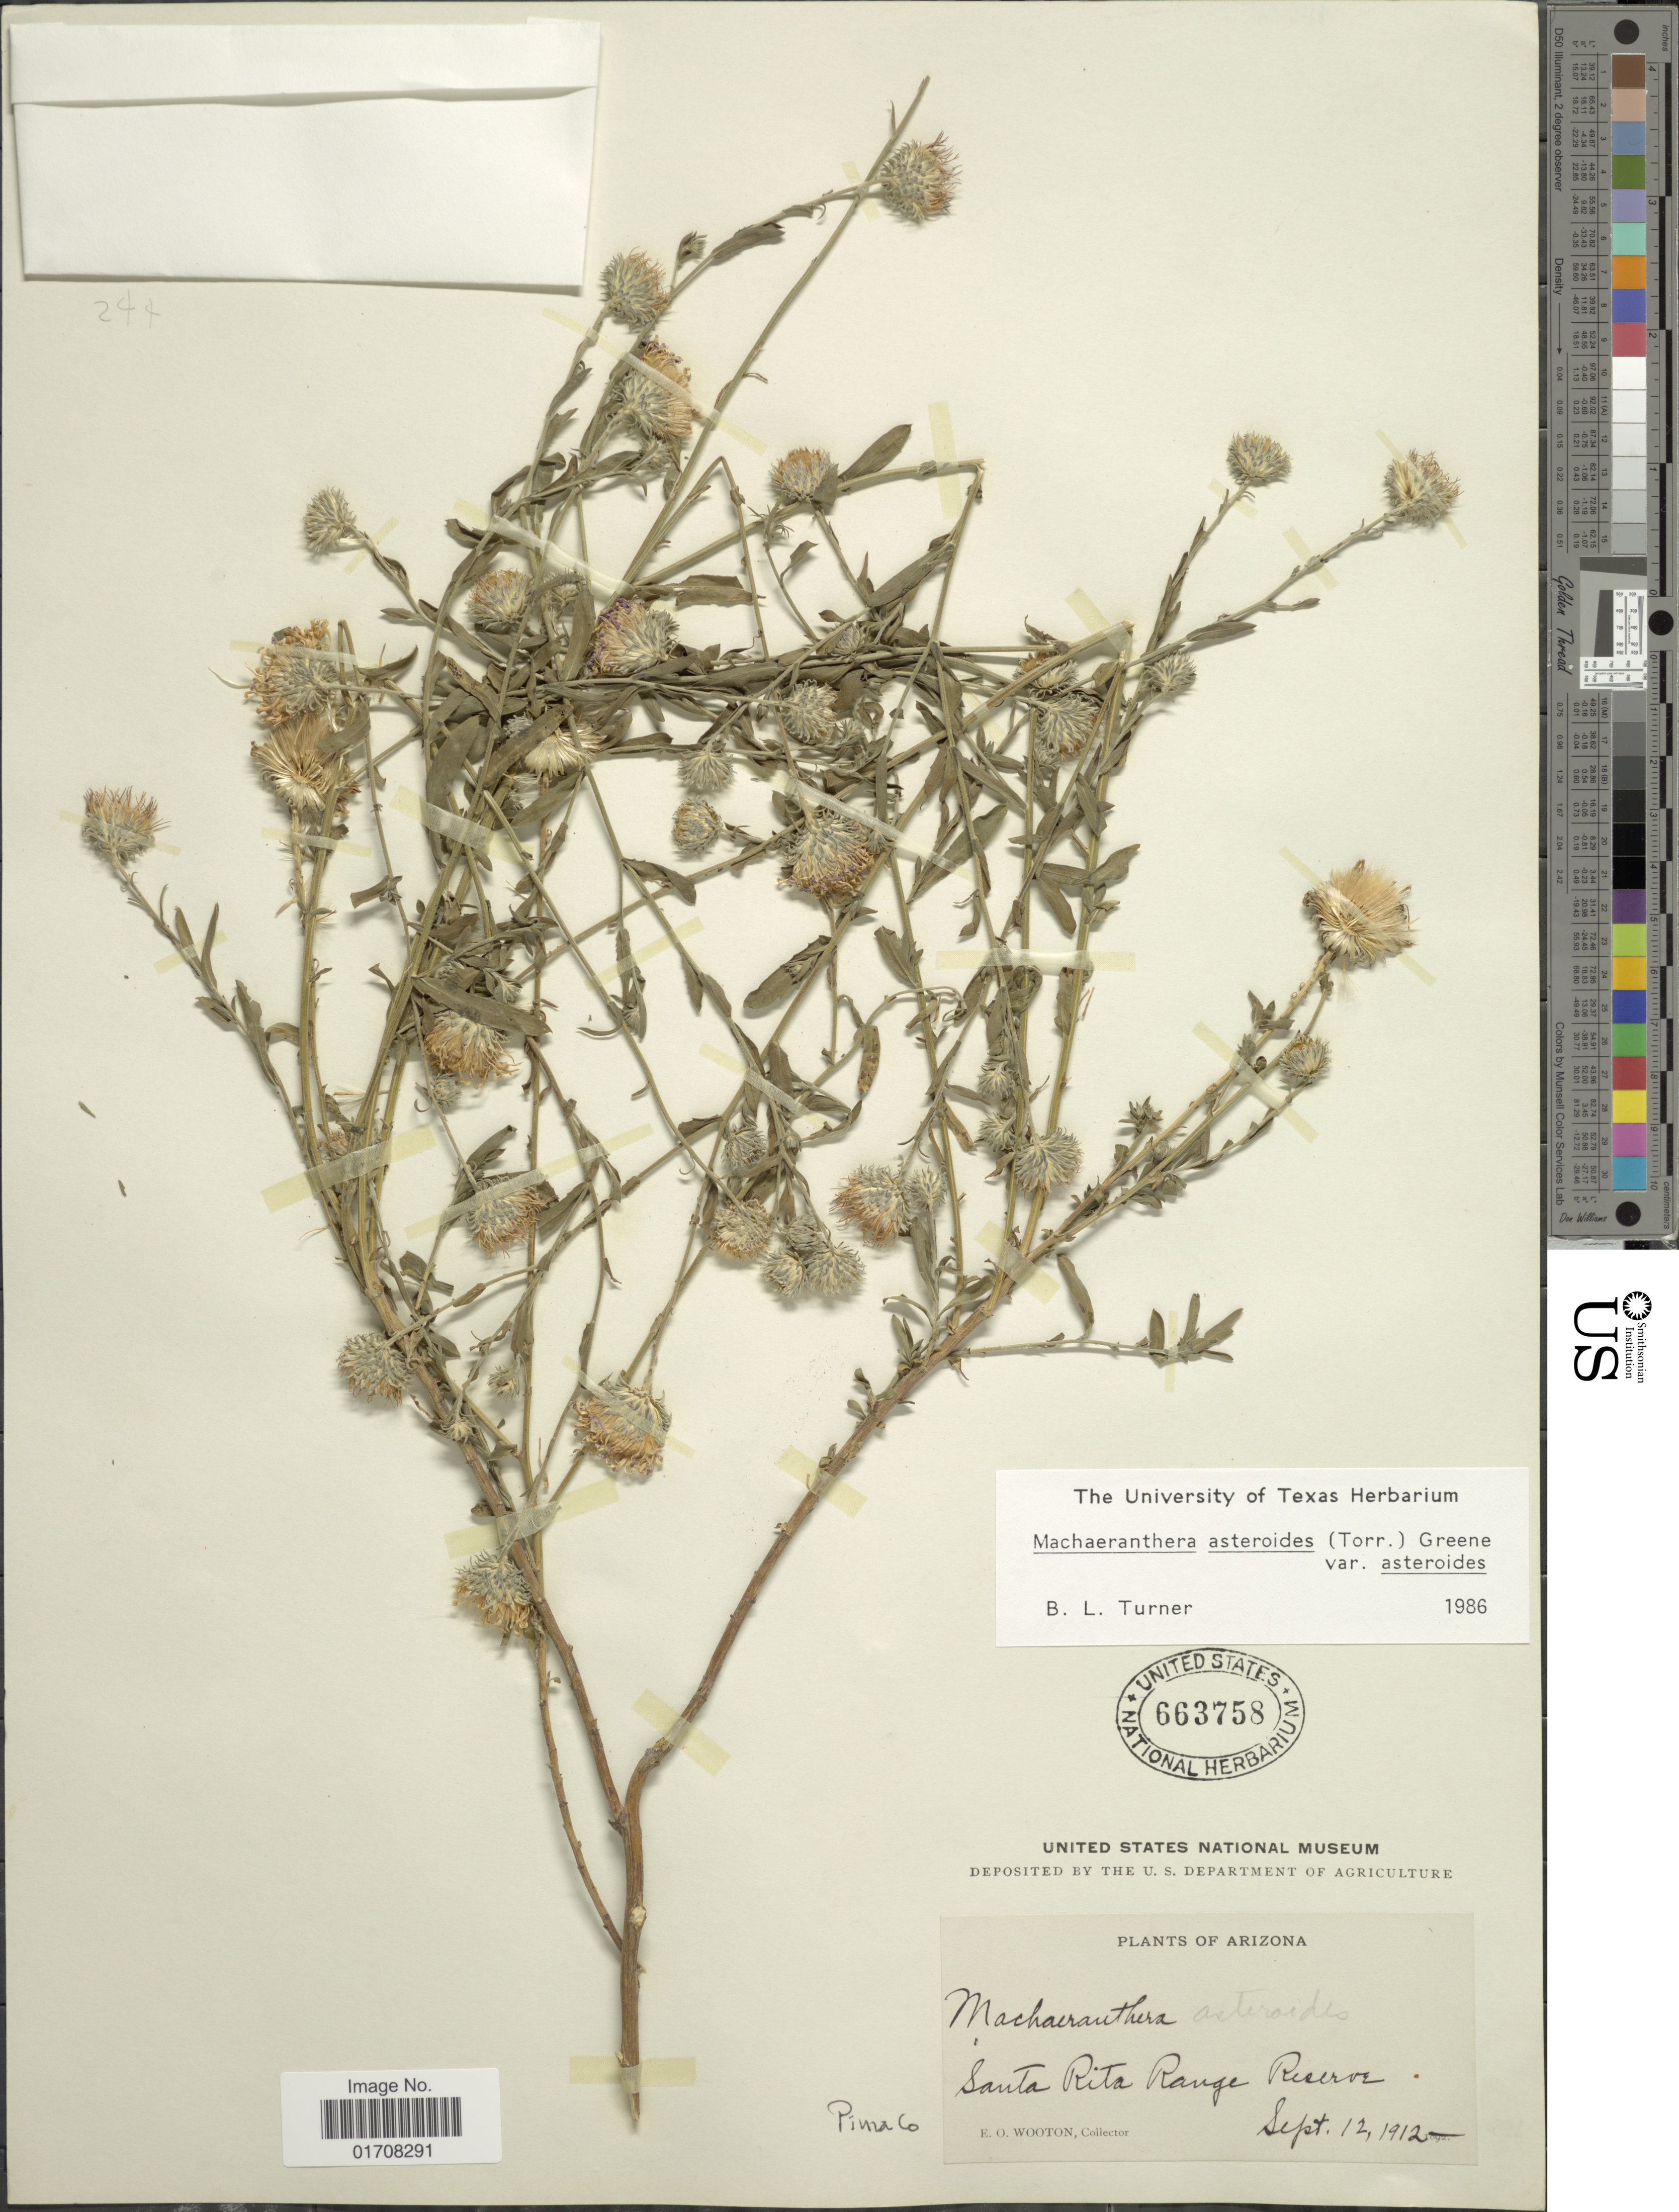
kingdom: Plantae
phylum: Tracheophyta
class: Magnoliopsida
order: Asterales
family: Asteraceae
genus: Machaeranthera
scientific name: Machaeranthera asteroides var. asteroides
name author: (Torr.) Greene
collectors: E. O. Wooton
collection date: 1912-09-12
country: United States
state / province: Arizona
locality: Santa Rita Range Reserve, Pima Co,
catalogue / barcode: US 663758